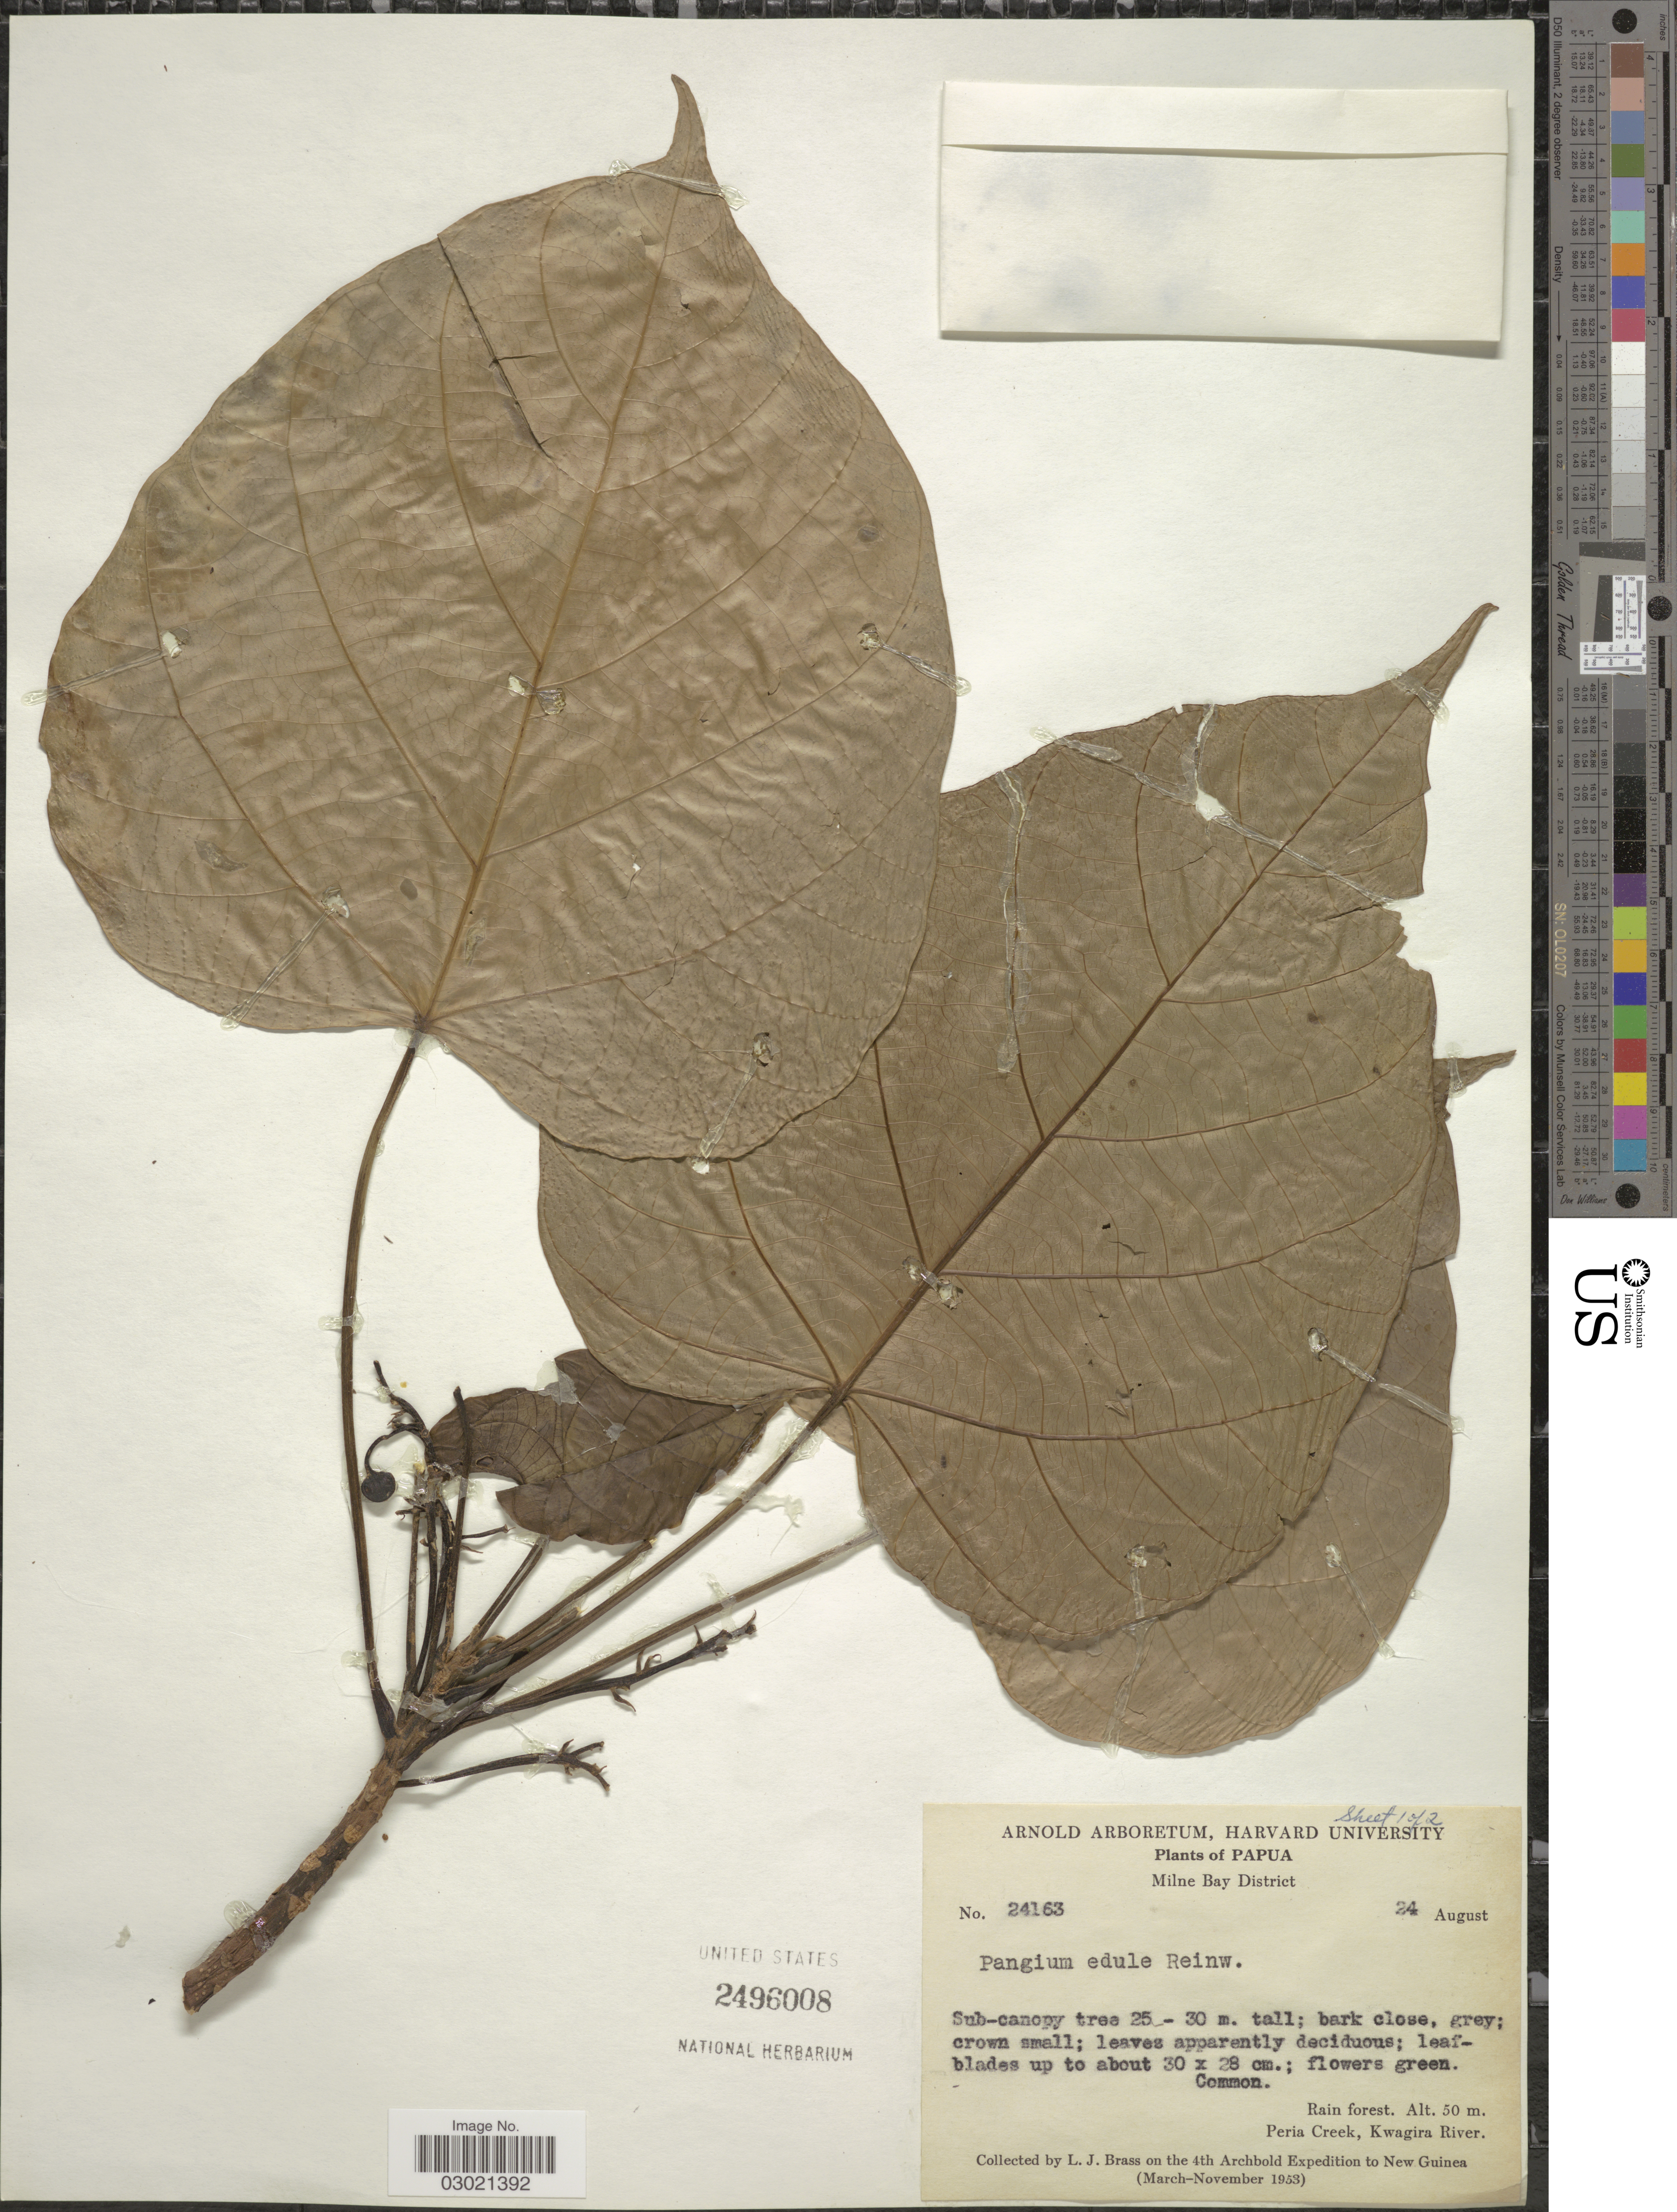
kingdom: Plantae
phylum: Tracheophyta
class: Magnoliopsida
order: Malpighiales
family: Achariaceae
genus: Pangium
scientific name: Pangium edule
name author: Reinw.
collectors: L. J. Brass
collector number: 24163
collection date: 1953-08-24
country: Papua New Guinea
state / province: Milne Bay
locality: Papua, Milne Bay District. Peria Creek, Kwagira River.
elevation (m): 50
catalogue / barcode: US 2496008